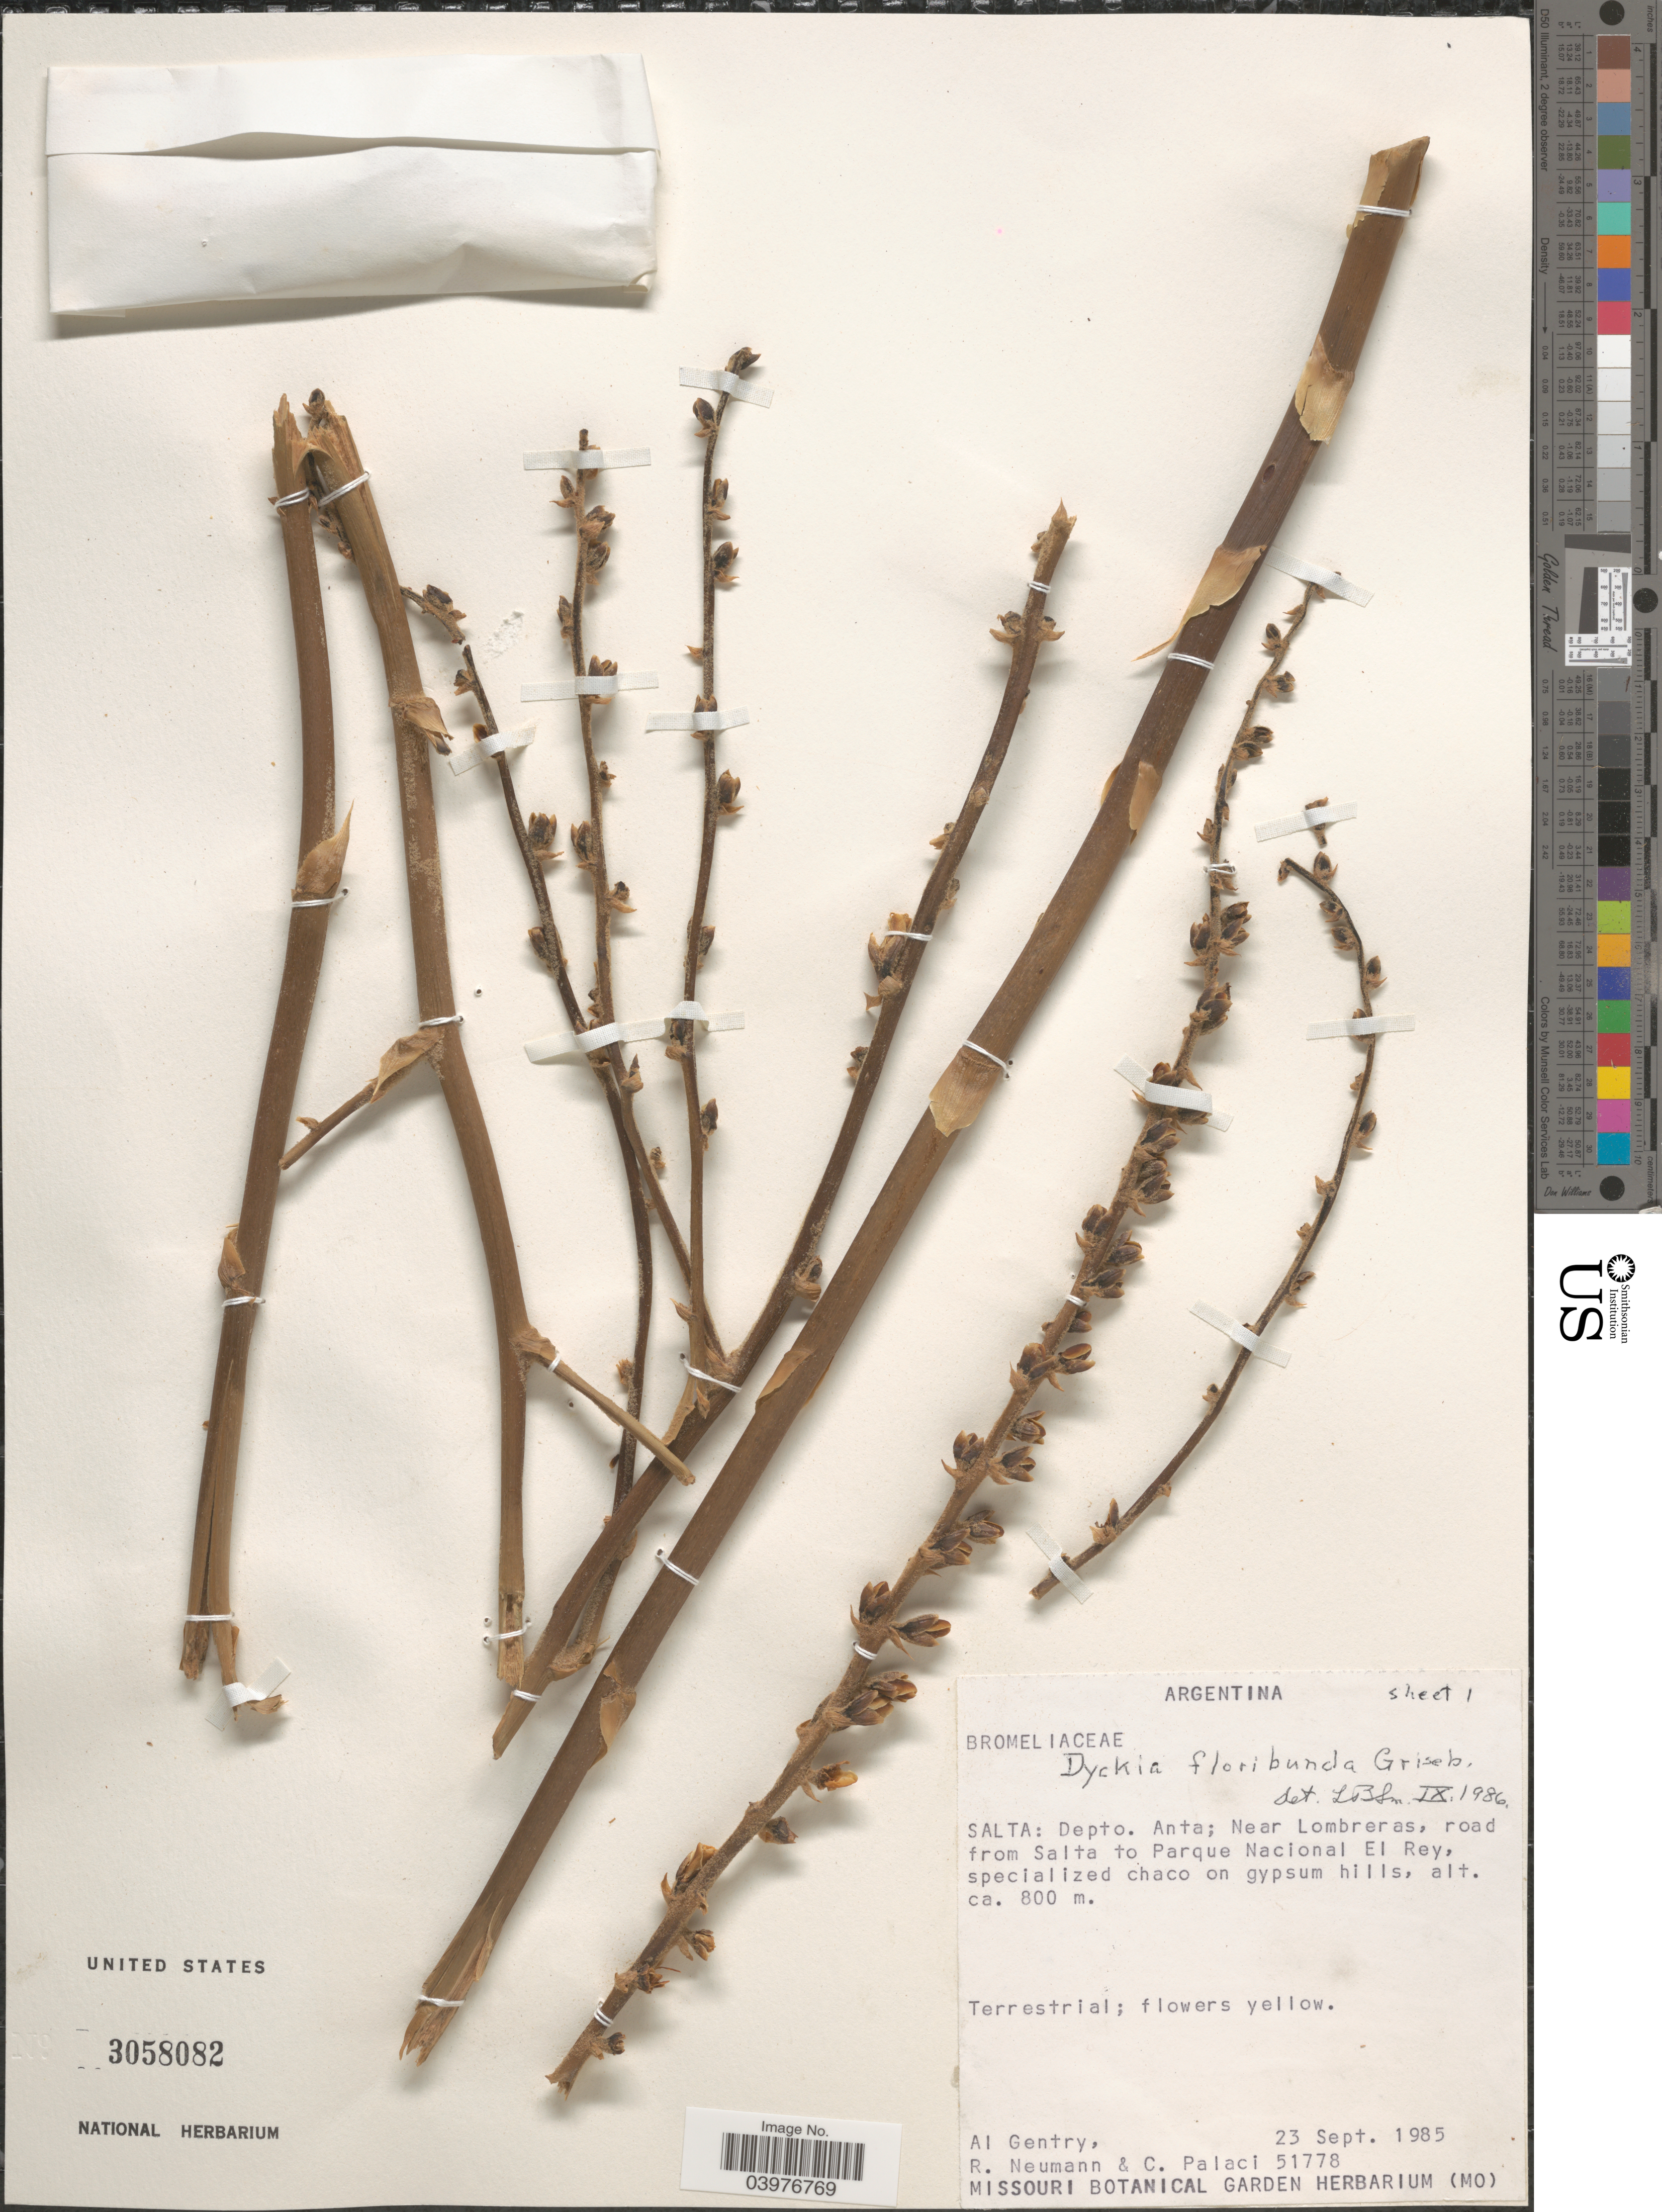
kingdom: Plantae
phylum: Tracheophyta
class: Liliopsida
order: Poales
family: Bromeliaceae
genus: Dyckia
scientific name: Dyckia floribunda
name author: Griseb.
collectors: A. H. Gentry, R. Neumann & C. Palací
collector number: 51778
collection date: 1985-09-23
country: Argentina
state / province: Salta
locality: Depto. Anta; Near Lombreras, road from Salta to Parque Nacional El Rey.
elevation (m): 800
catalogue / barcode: US 3058082